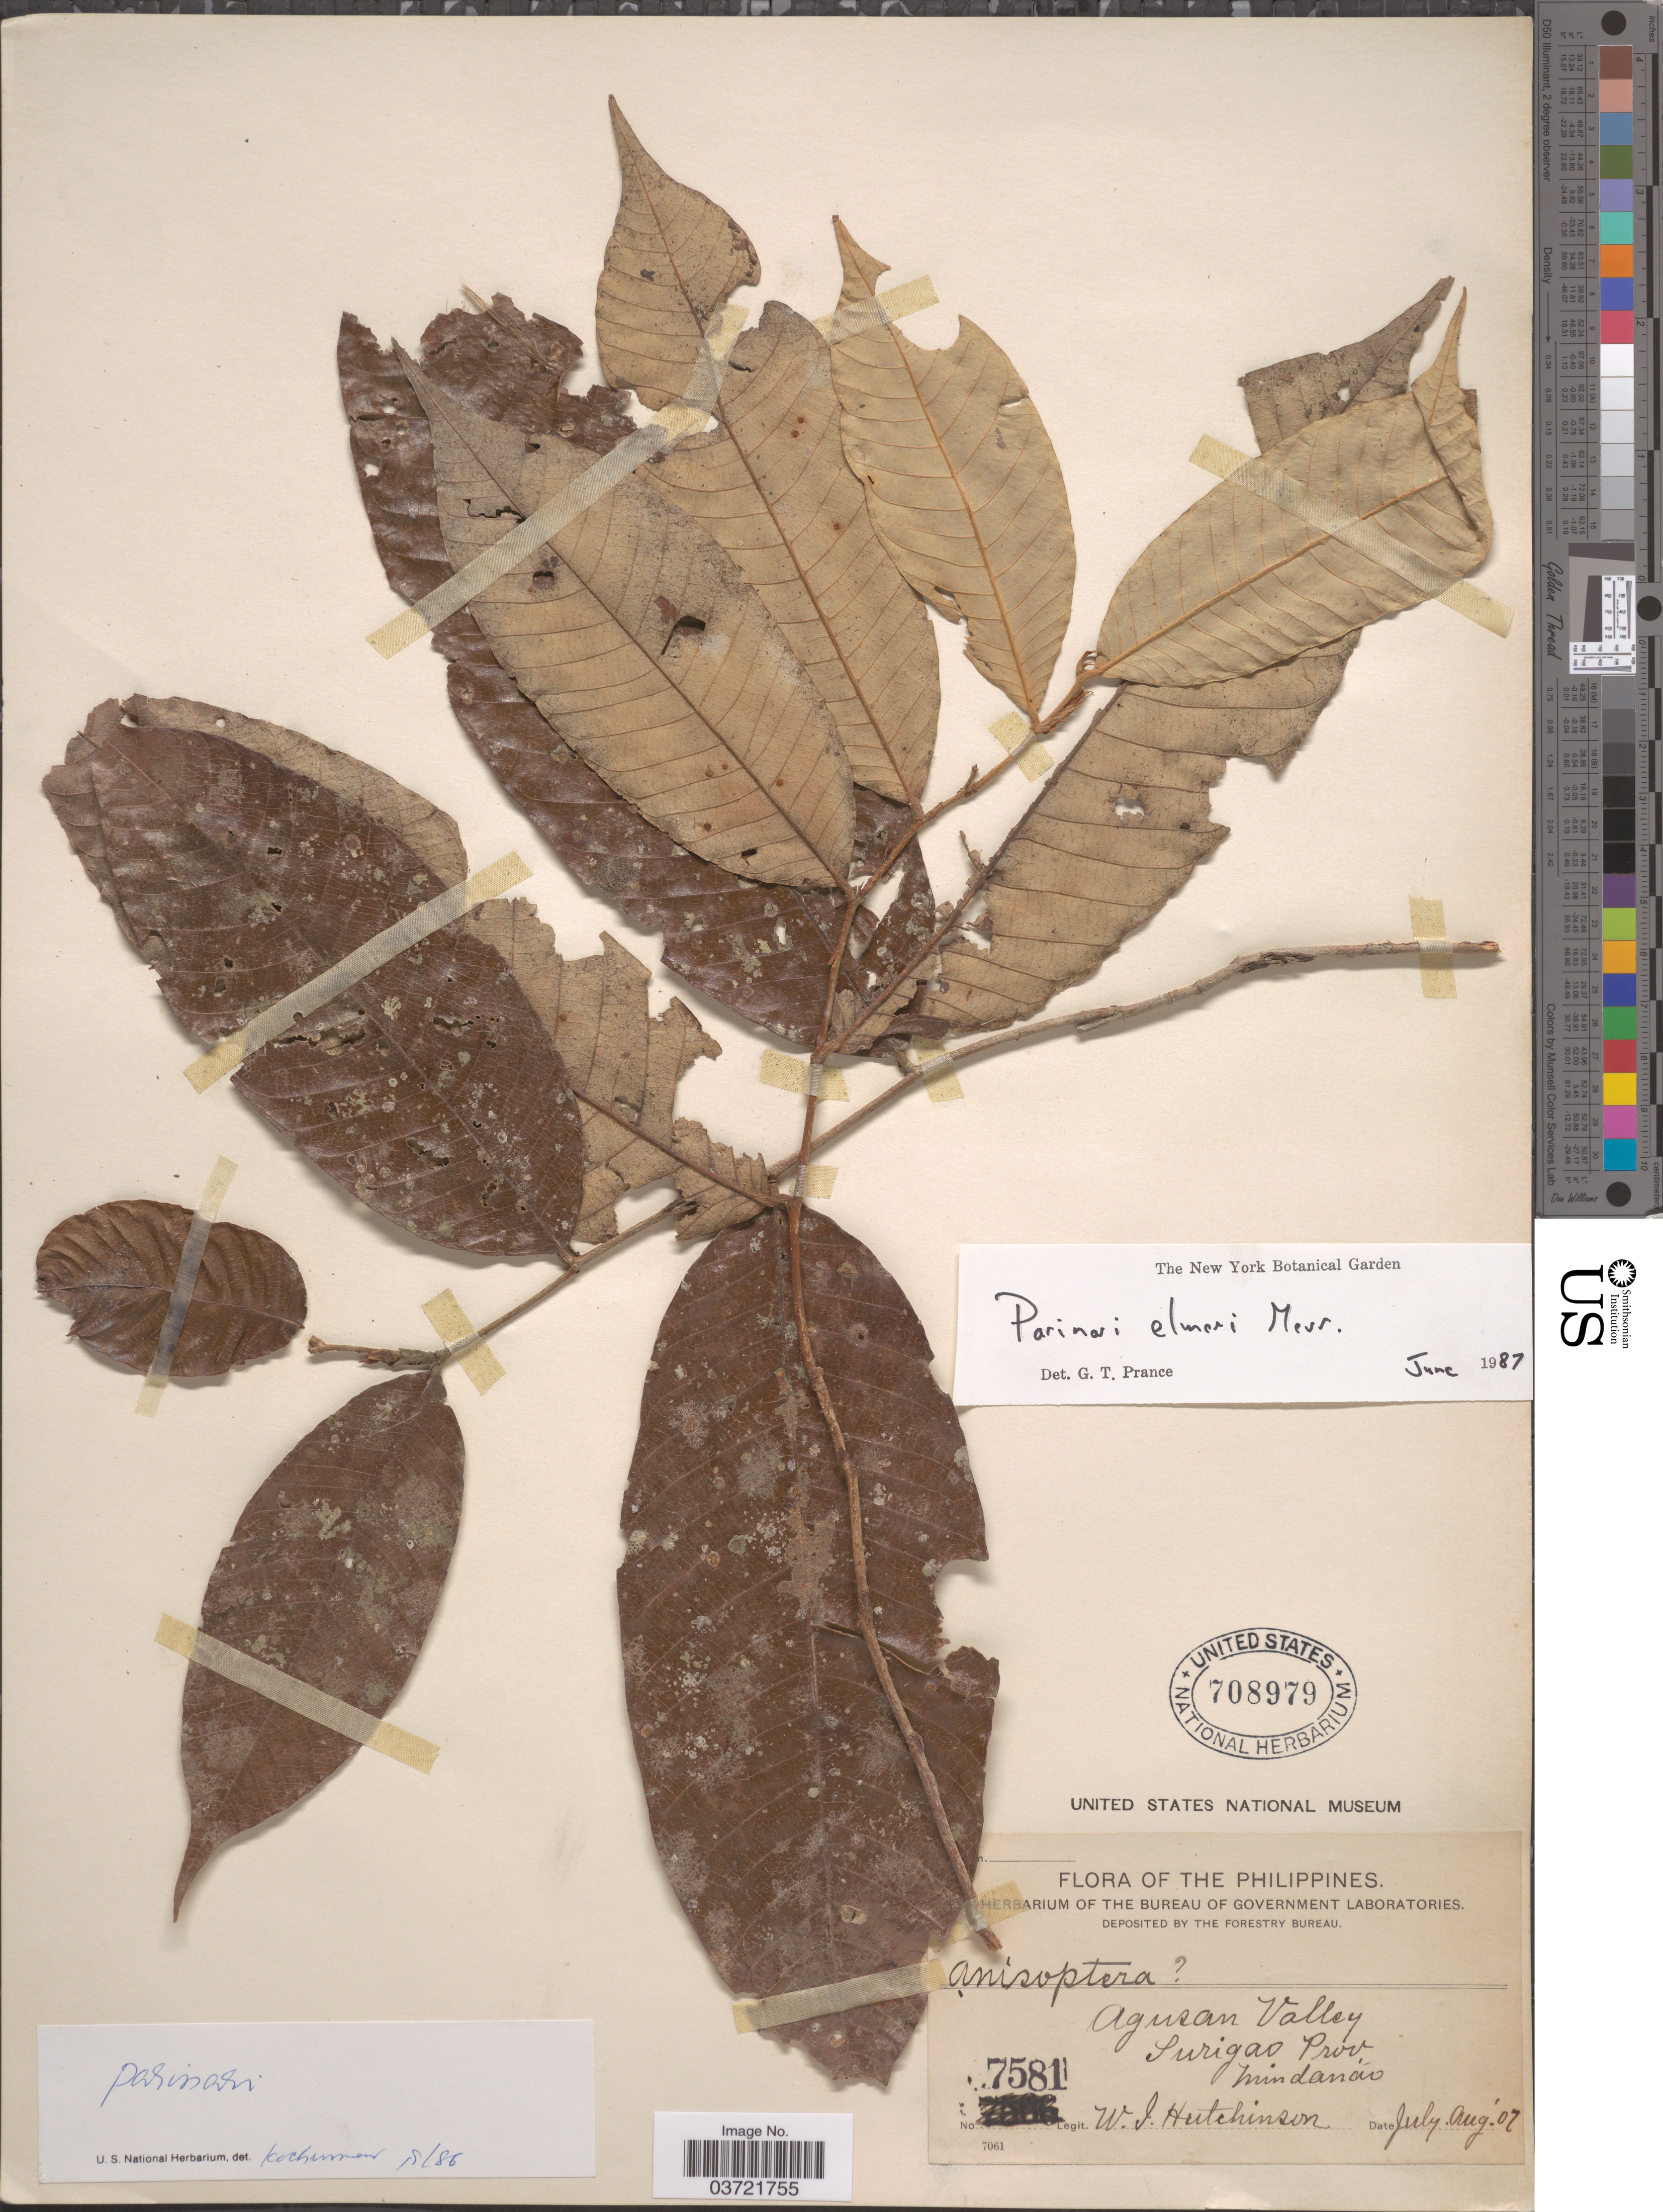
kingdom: Plantae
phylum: Tracheophyta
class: Magnoliopsida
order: Malpighiales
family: Chrysobalanaceae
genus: Parinari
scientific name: Parinari elmeri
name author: Merr.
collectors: W. I. Hutchinson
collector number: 7581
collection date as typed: Transcribed d/m/y: /7/7 to /8/7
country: Philippines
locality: Agusan Valley. Surigao Prov, Mindanao.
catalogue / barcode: US 708979